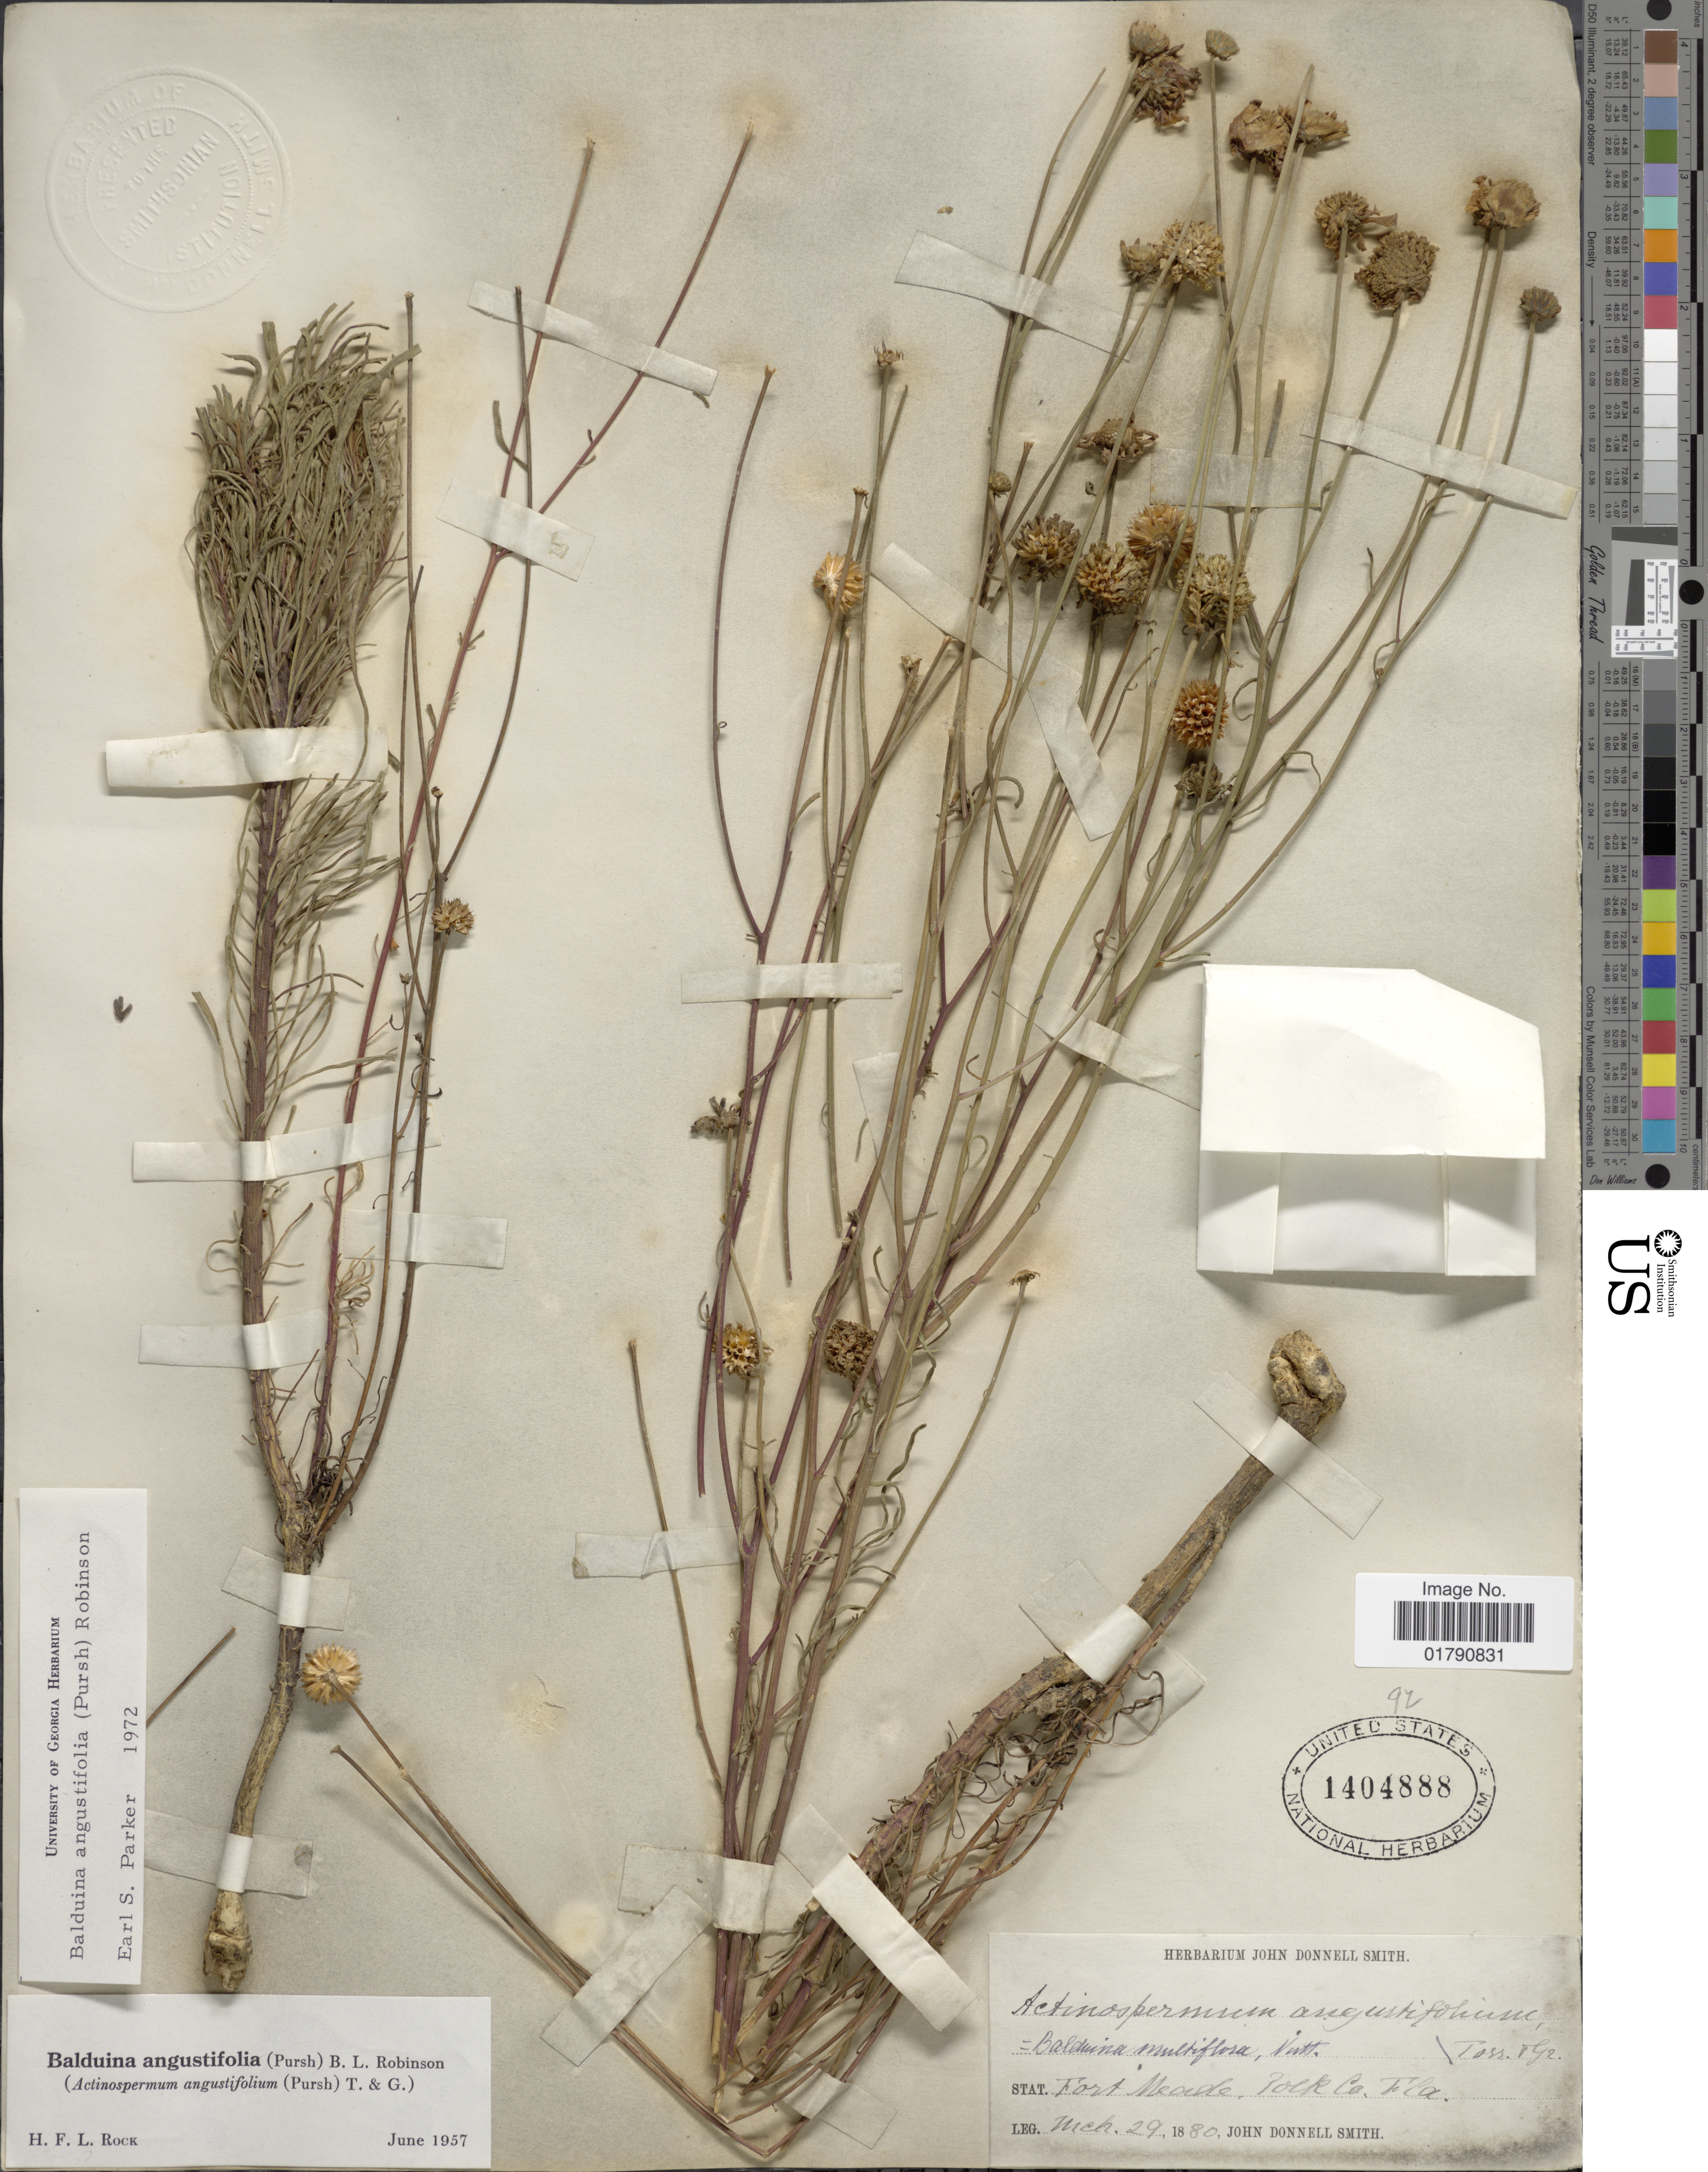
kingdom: Plantae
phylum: Tracheophyta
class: Magnoliopsida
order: Asterales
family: Asteraceae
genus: Balduina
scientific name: Balduina angustifolia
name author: (Pursh) B.L. Rob.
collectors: J. Donnell Smith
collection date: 1880-03-29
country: United States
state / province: Florida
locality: Fort Meade, Polk Co.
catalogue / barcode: US 1404888